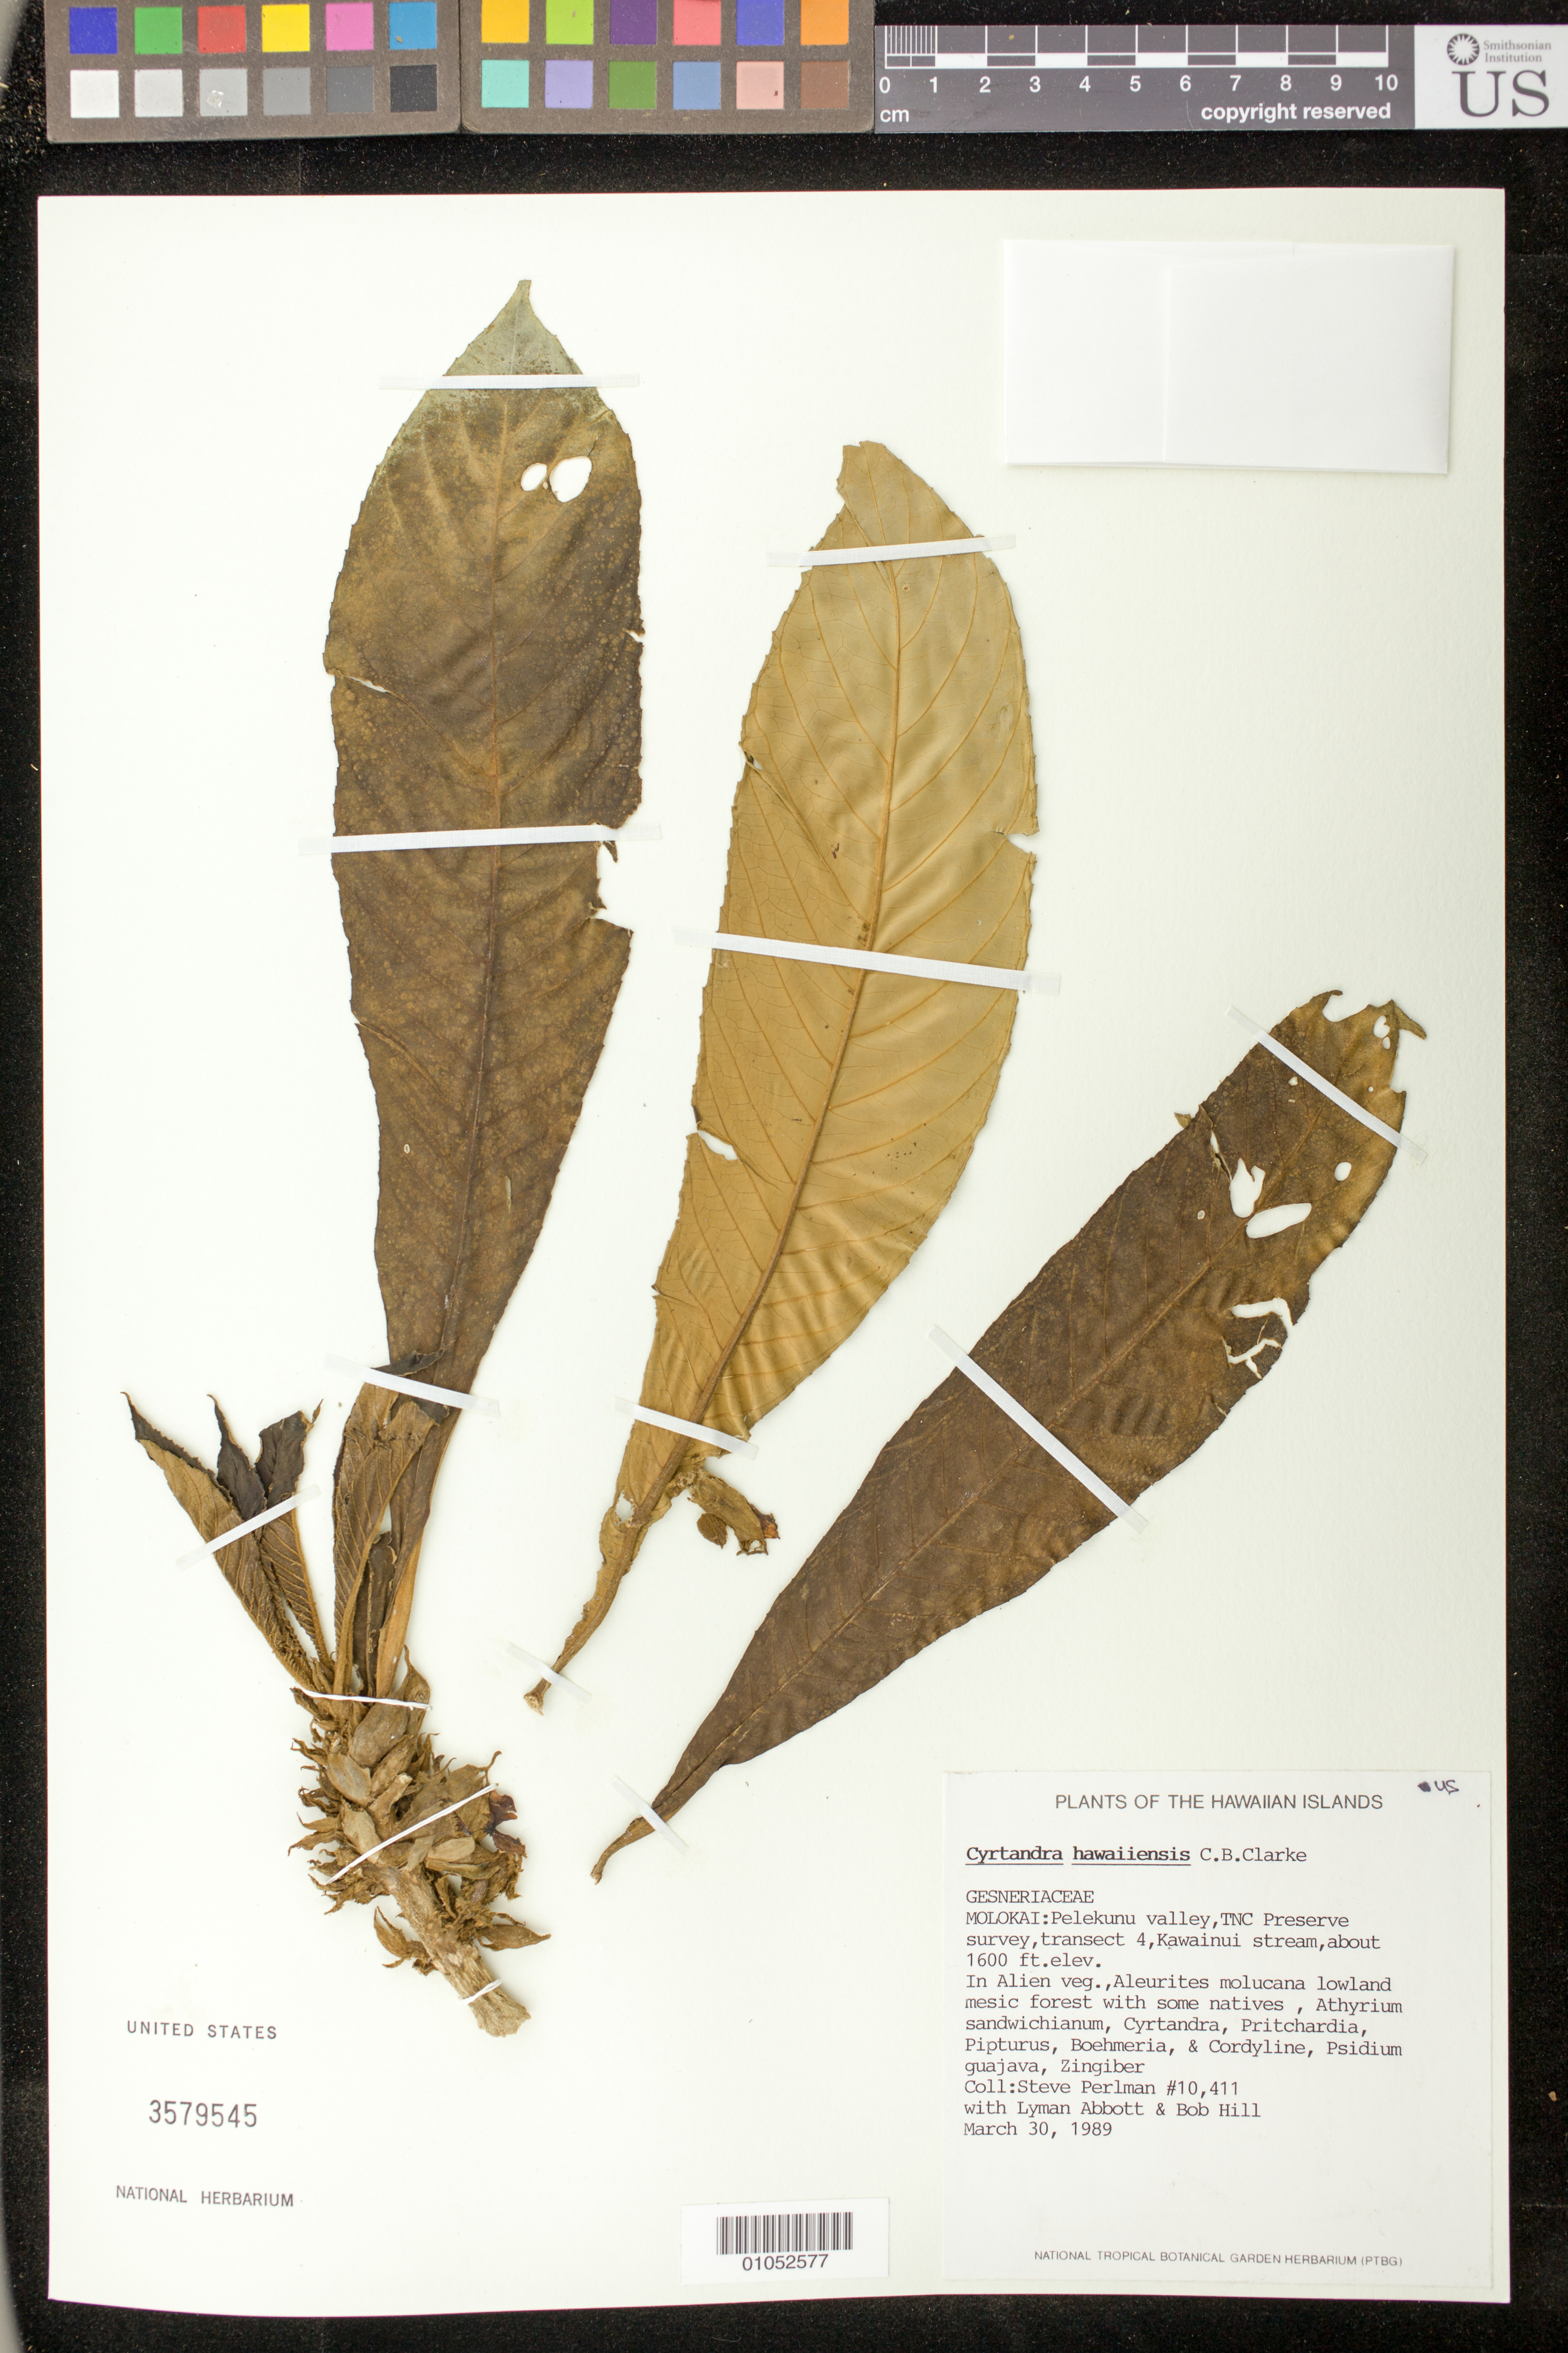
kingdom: Plantae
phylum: Tracheophyta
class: Magnoliopsida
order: Lamiales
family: Gesneriaceae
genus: Cyrtandra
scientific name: Cyrtandra hawaiensis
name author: C.B. Clarke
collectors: S. P. Perlman, L. Abbott & B. Hill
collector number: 10411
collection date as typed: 30 Mar 1989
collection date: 1989-03-30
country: United States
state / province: Hawaii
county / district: Maui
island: Moloka'i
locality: Penlekunu valley, TNC Preserve survey, transect 4, Kawainui stream.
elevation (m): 488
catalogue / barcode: US 3579545